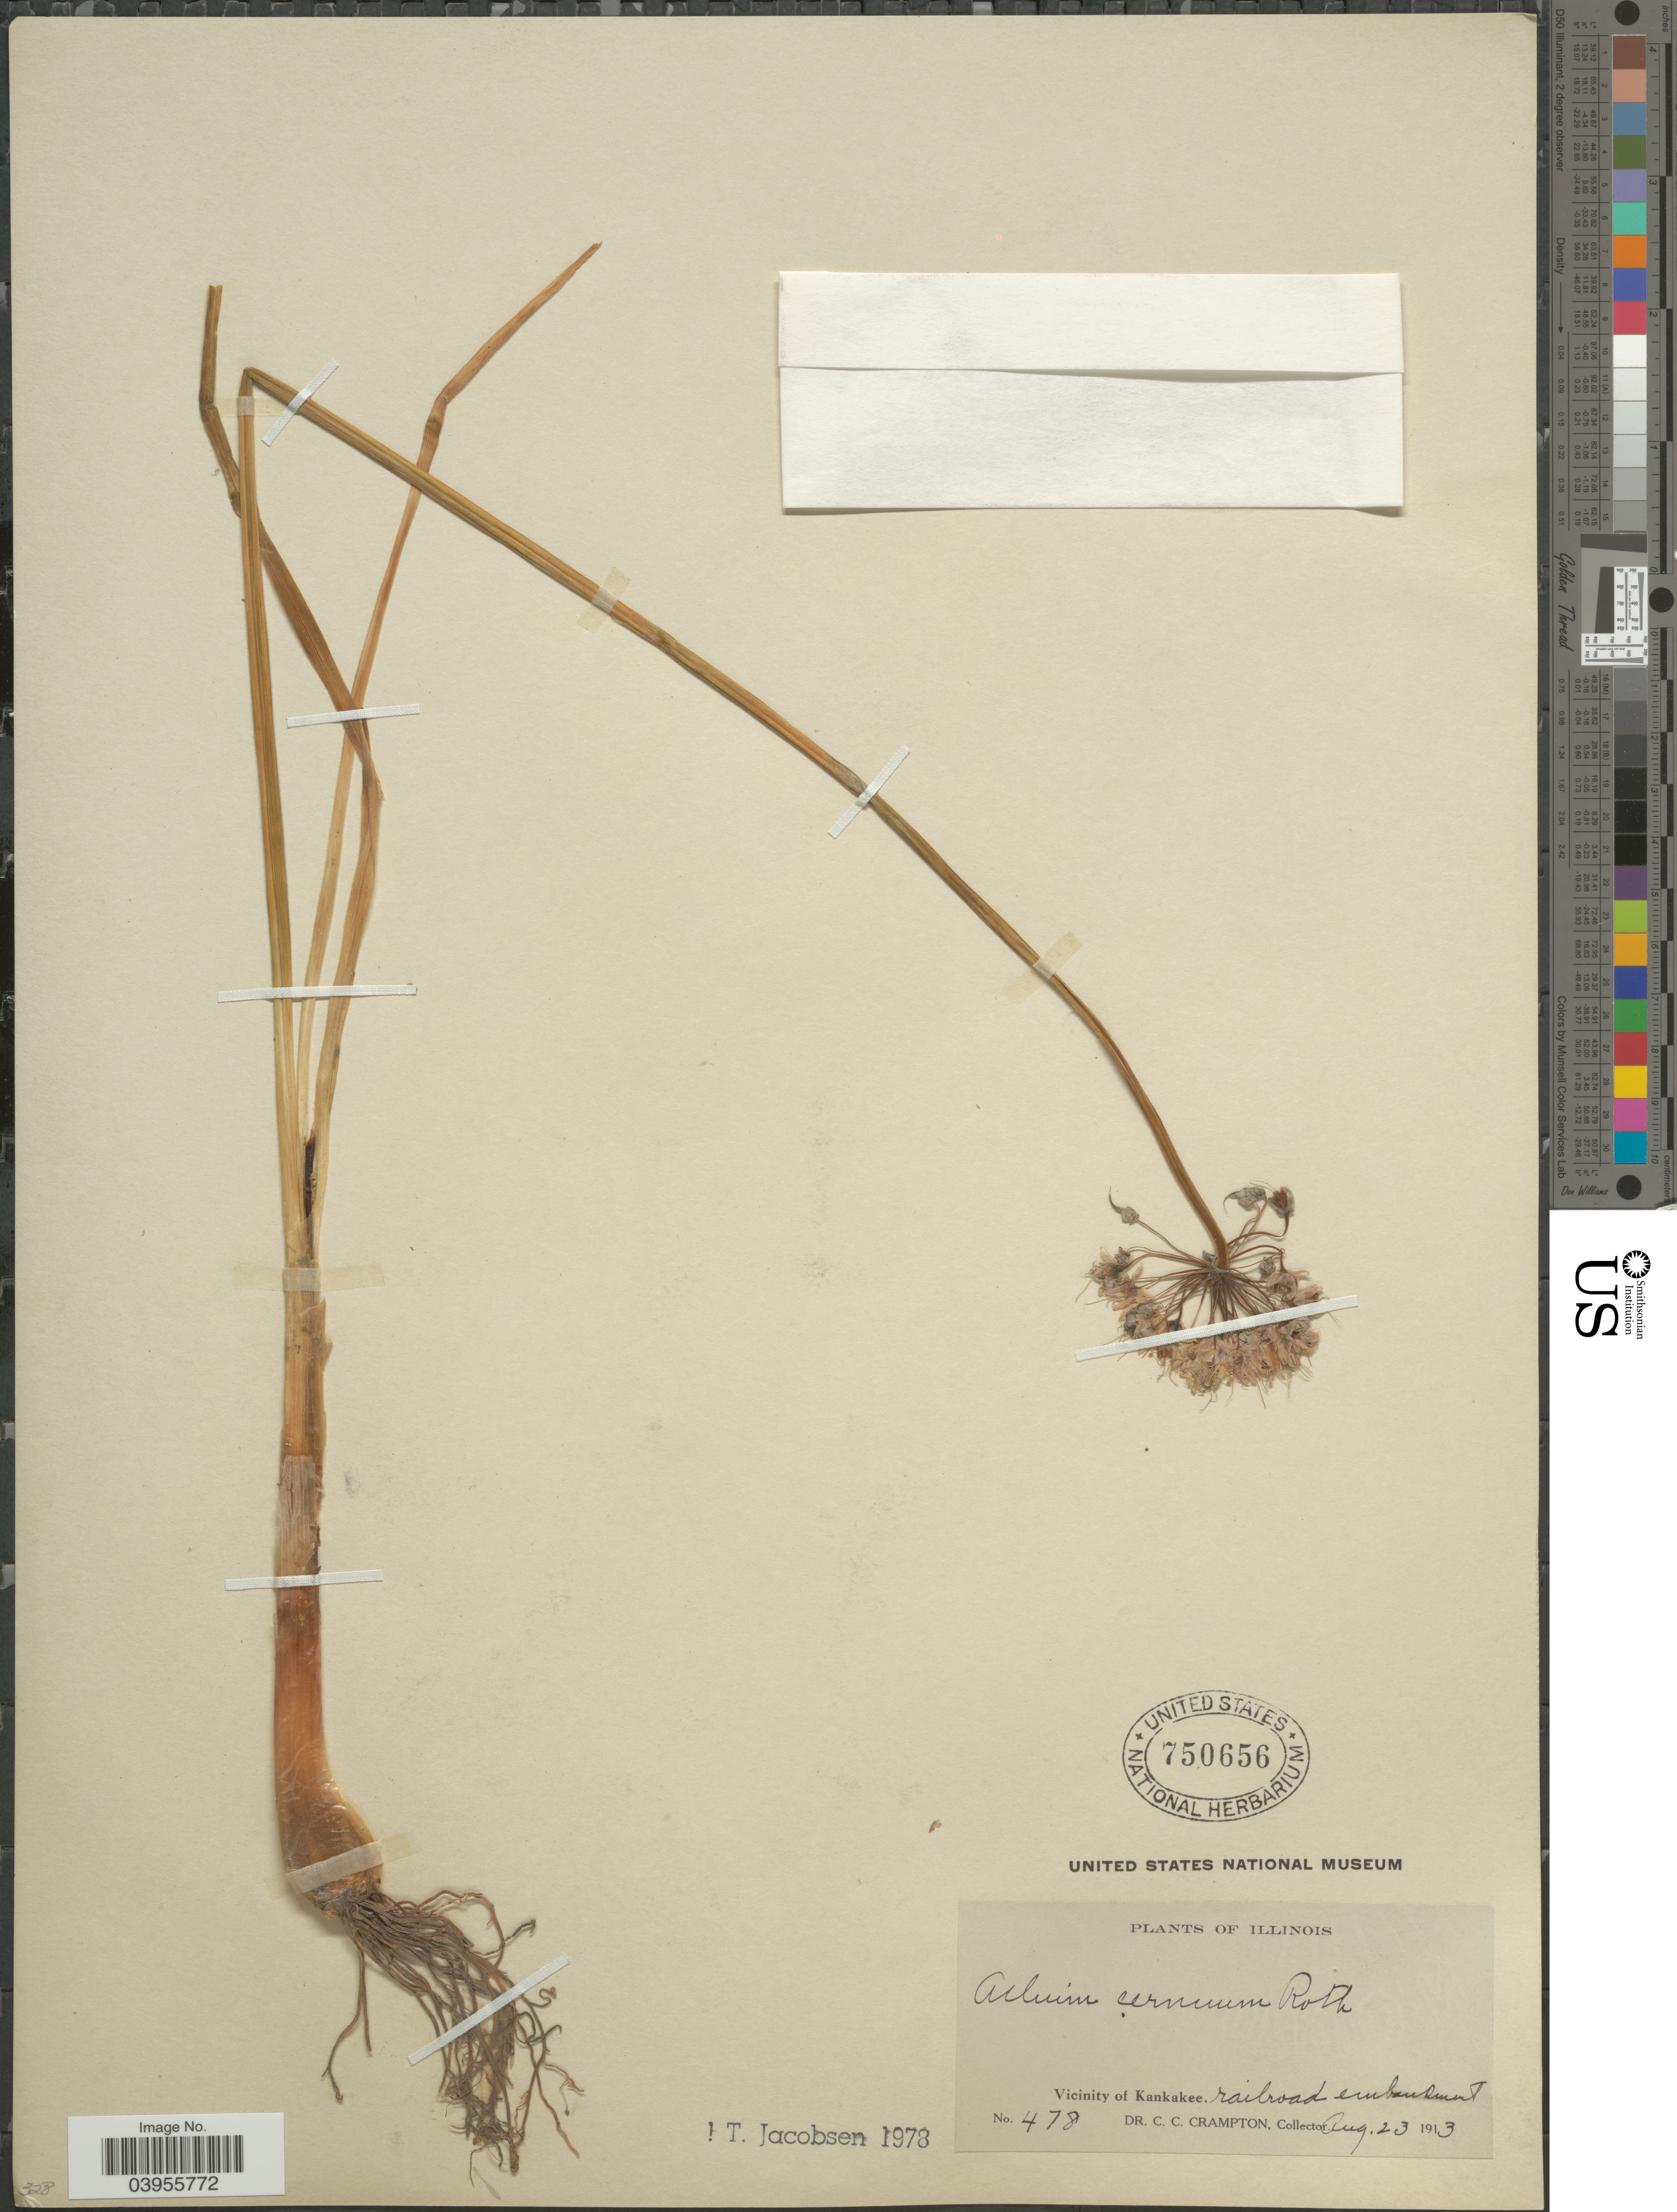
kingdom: Plantae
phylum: Tracheophyta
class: Liliopsida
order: Asparagales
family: Amaryllidaceae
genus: Allium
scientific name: Allium cernuum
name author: Roth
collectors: C. Crampton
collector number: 478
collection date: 1913-08-23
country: United States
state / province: Illinois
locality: Vicinity of Kankakee. Railroad embankment.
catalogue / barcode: US 750656